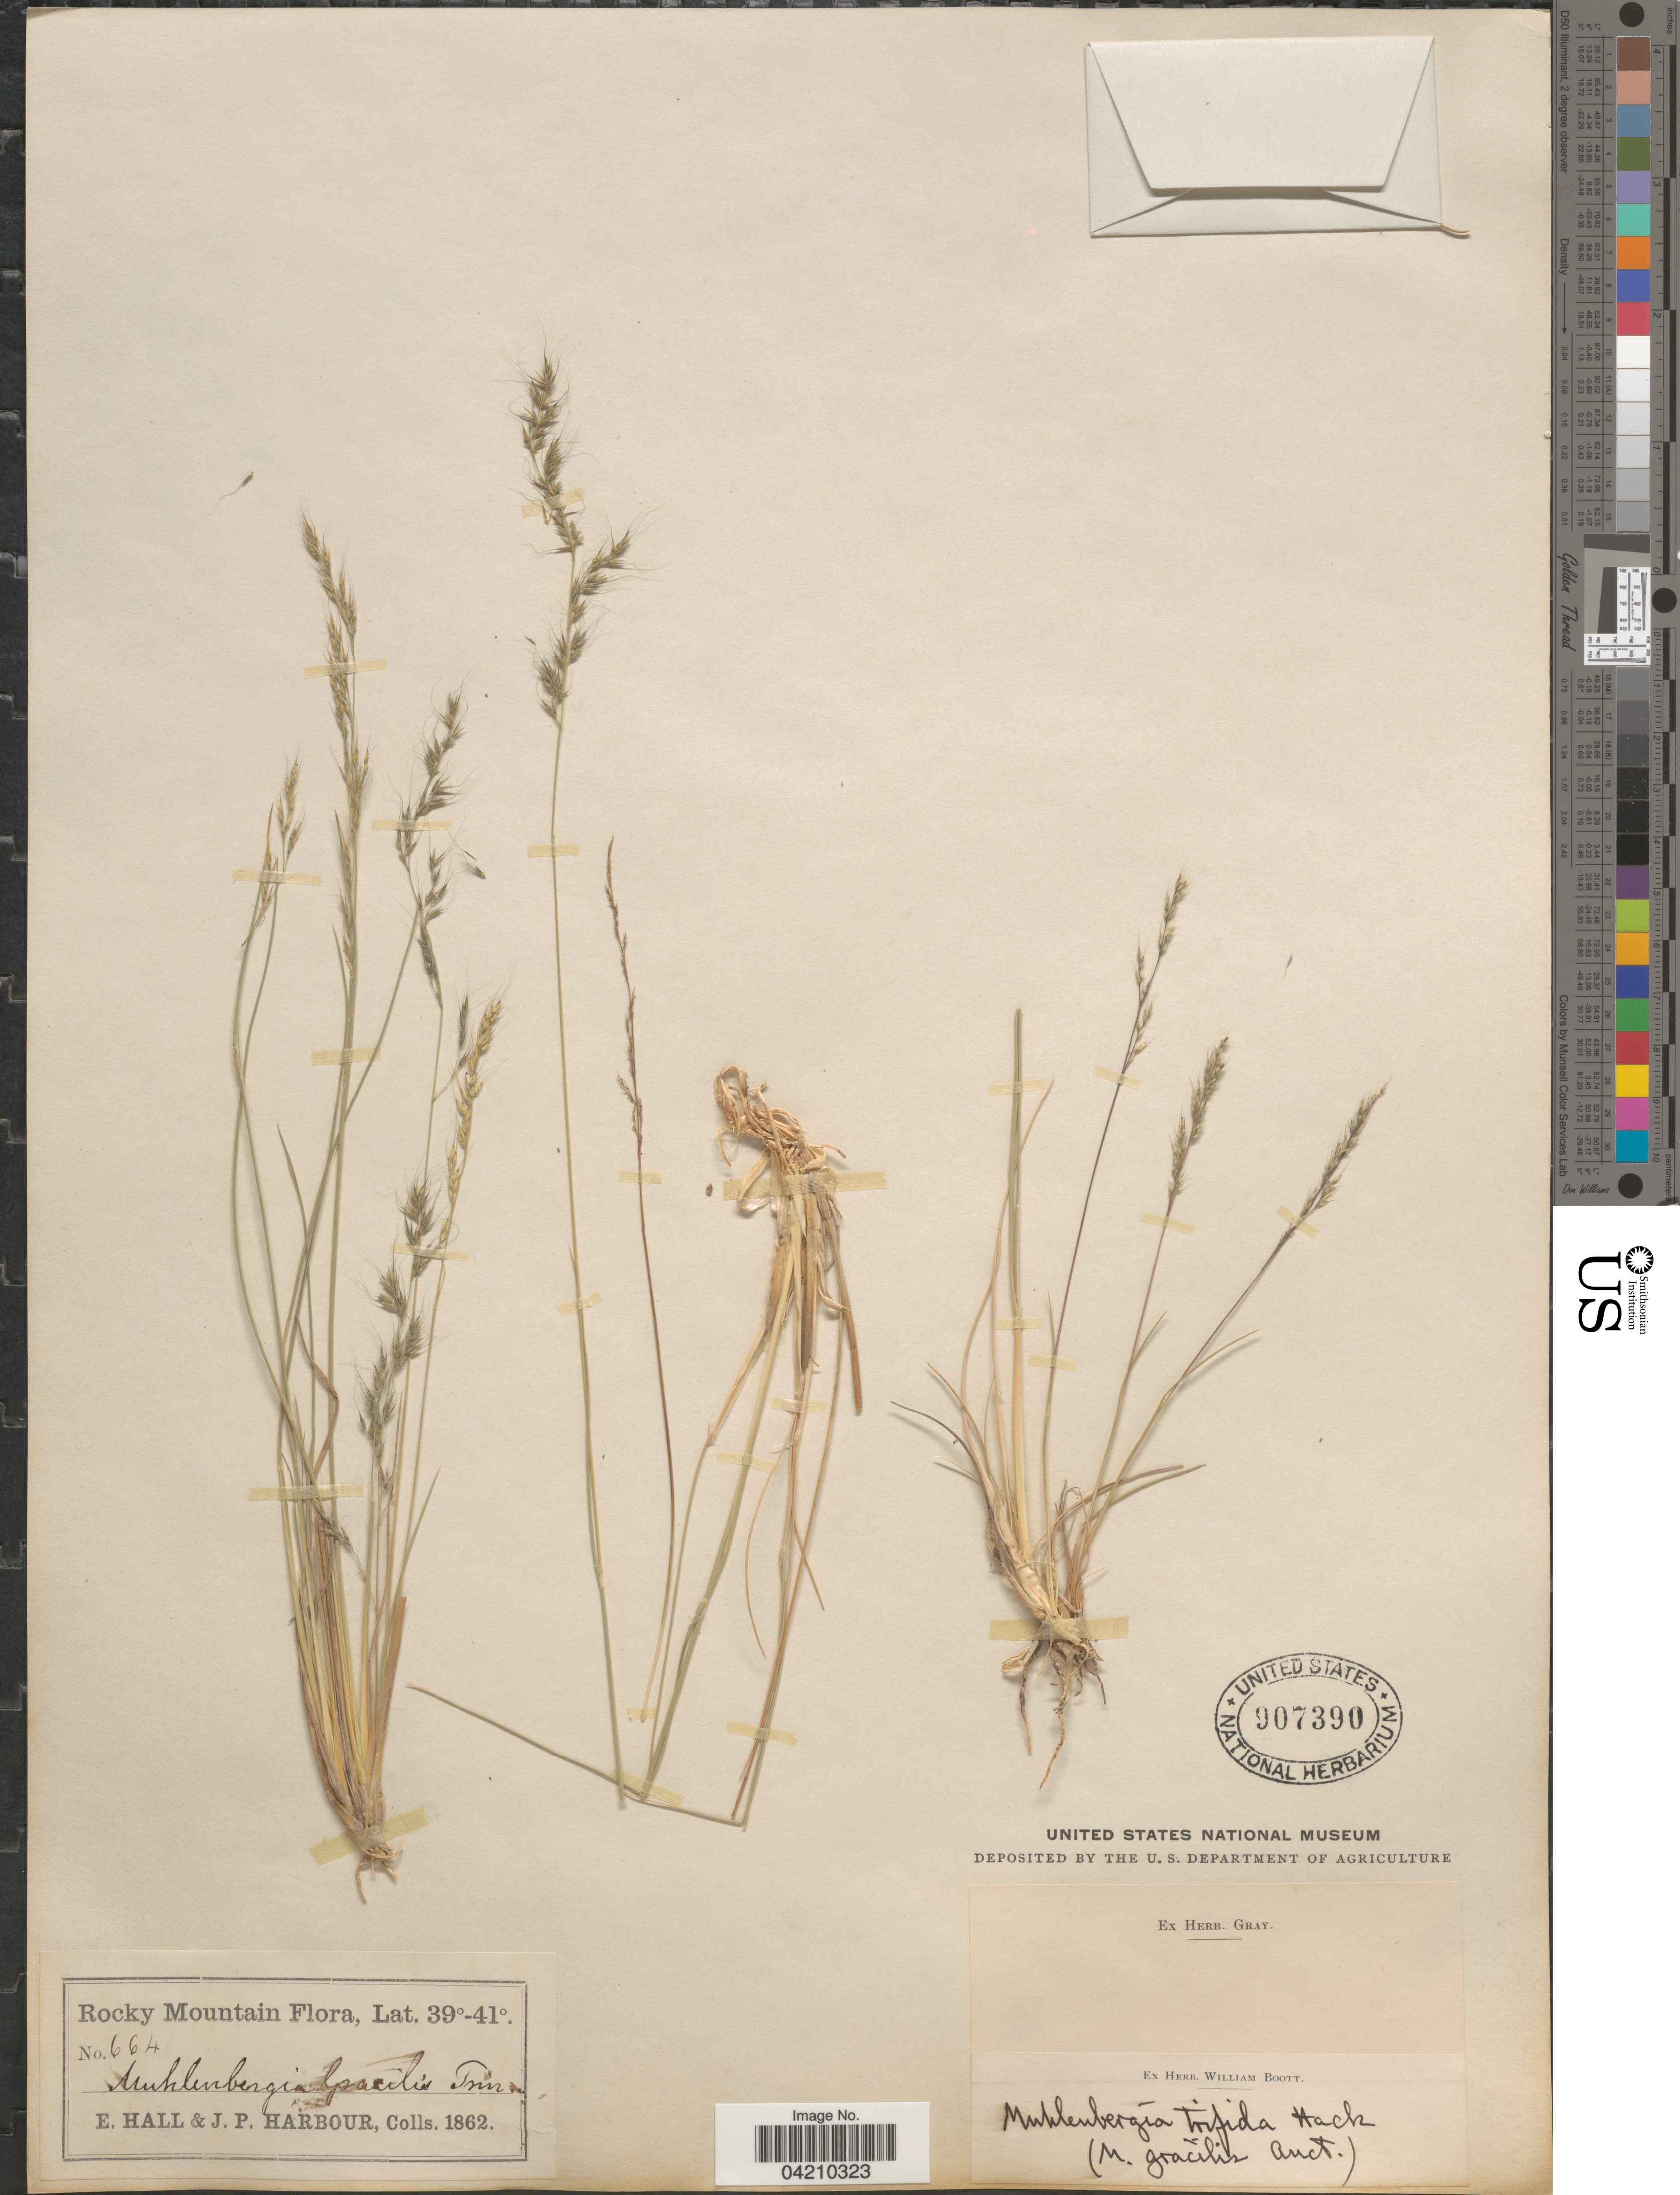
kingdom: Plantae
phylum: Tracheophyta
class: Liliopsida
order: Poales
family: Poaceae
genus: Muhlenbergia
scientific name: Muhlenbergia montana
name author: (Nutt.) Hitchc.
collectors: E. Hall & J. Harbour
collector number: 664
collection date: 1862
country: United States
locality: Rocky Mountain.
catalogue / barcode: US 907390